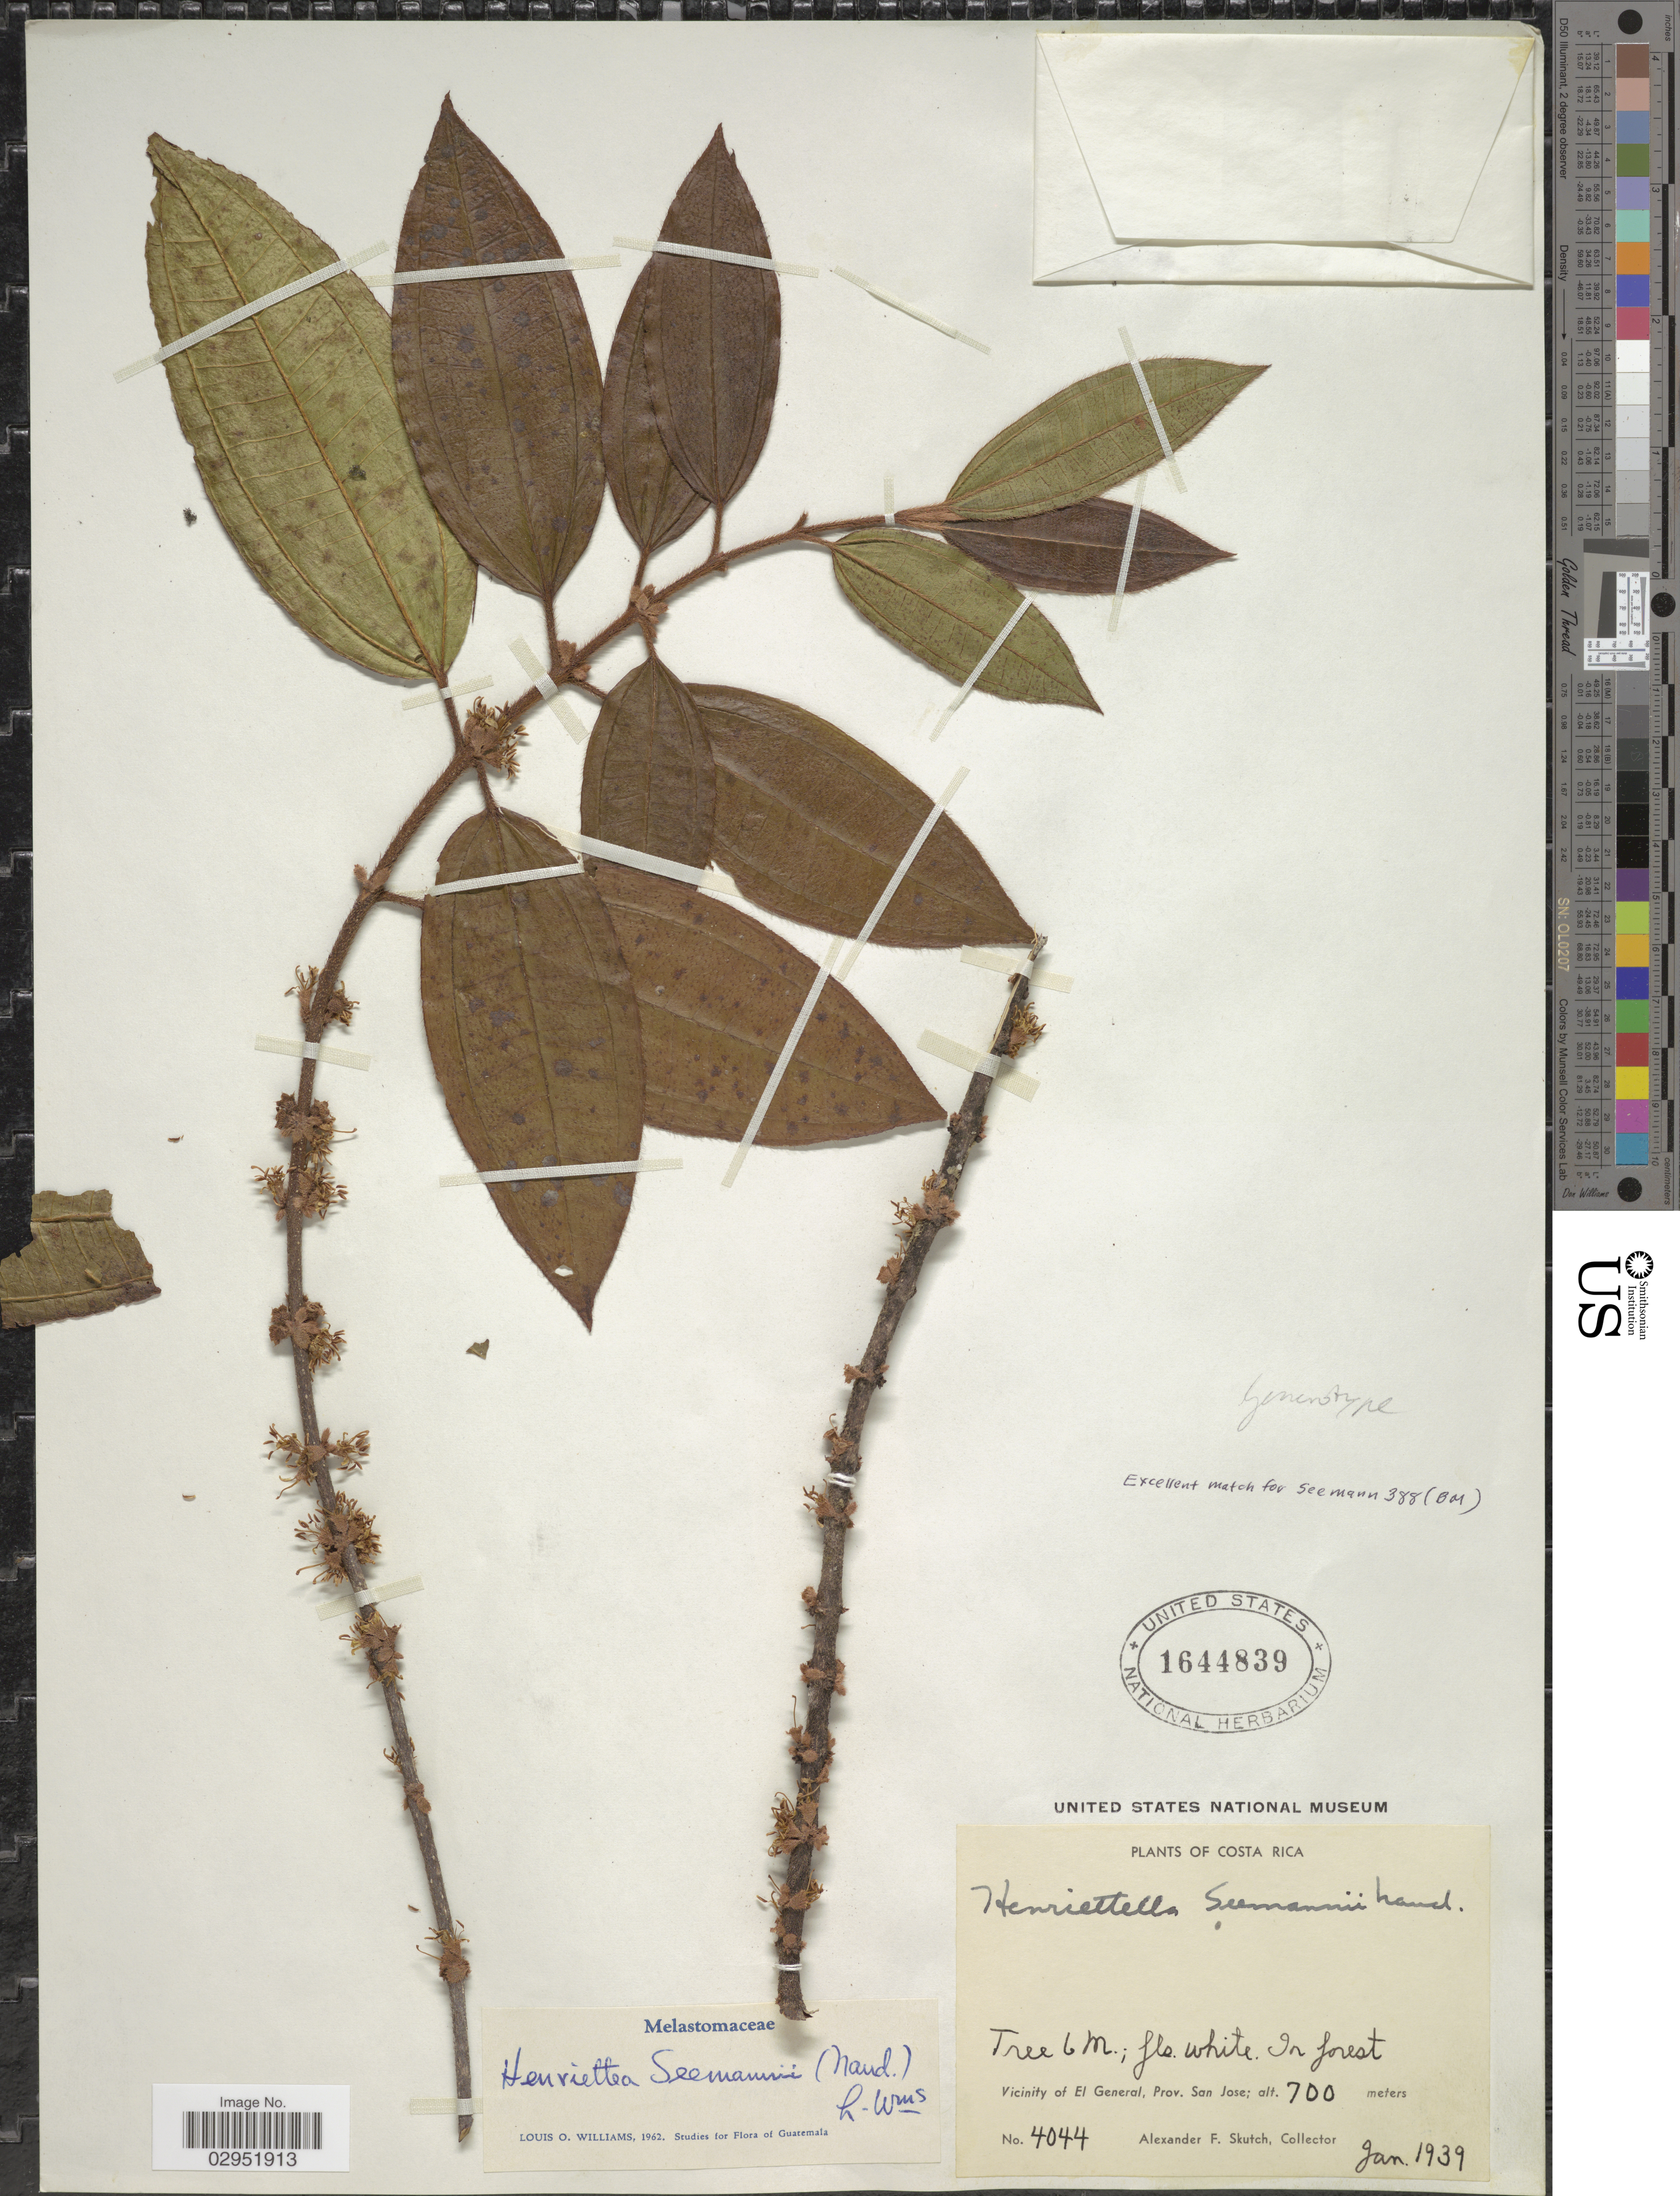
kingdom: Plantae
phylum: Tracheophyta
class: Magnoliopsida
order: Myrtales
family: Melastomataceae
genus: Henriettea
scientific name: Henriettea seemannii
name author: (Naudin) L.O. Williams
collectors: A. F. Skutch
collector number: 4044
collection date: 1939-01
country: Costa Rica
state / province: San José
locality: Vicinity of El General, Prov. San Jose.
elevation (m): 700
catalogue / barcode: US 1644839